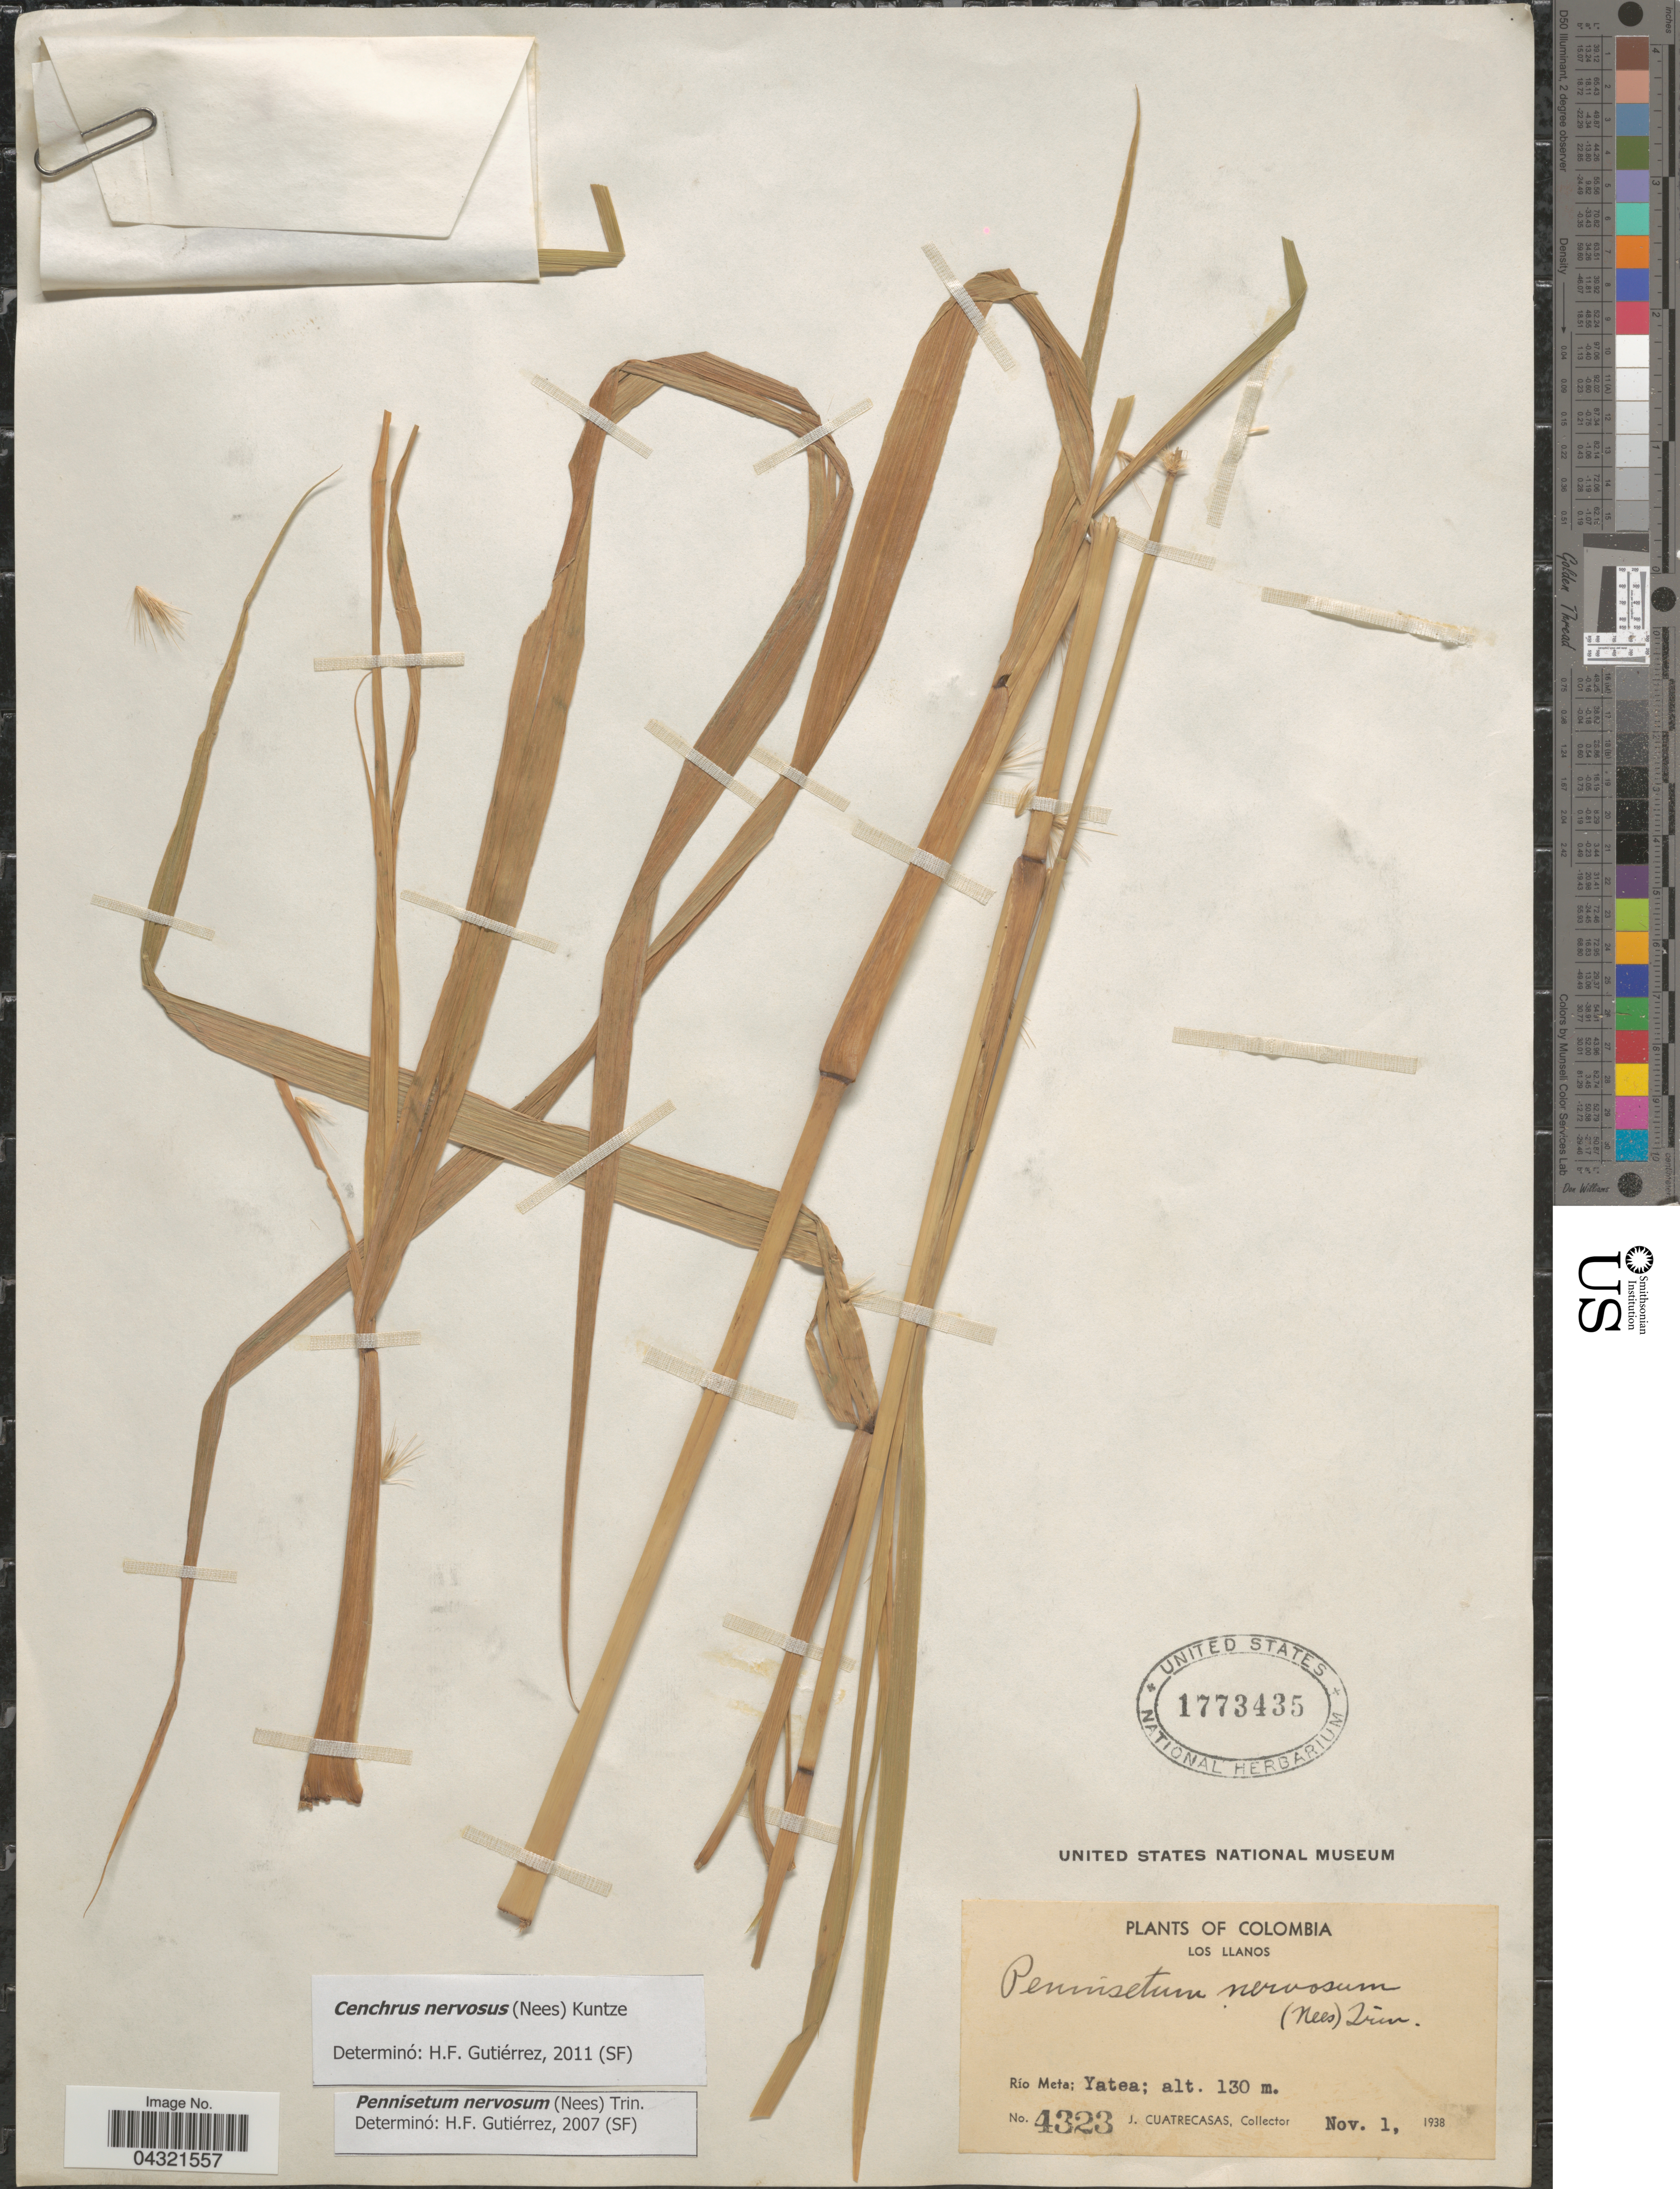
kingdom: Plantae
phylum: Tracheophyta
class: Liliopsida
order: Poales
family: Poaceae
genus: Cenchrus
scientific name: Cenchrus nervosus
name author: (Nees) Kuntze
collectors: J. Cuatrecasas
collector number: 4323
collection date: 1938-11-01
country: Colombia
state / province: Meta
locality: Los Llanos. Río Meta; Yatea.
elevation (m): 130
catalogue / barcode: US 1773435